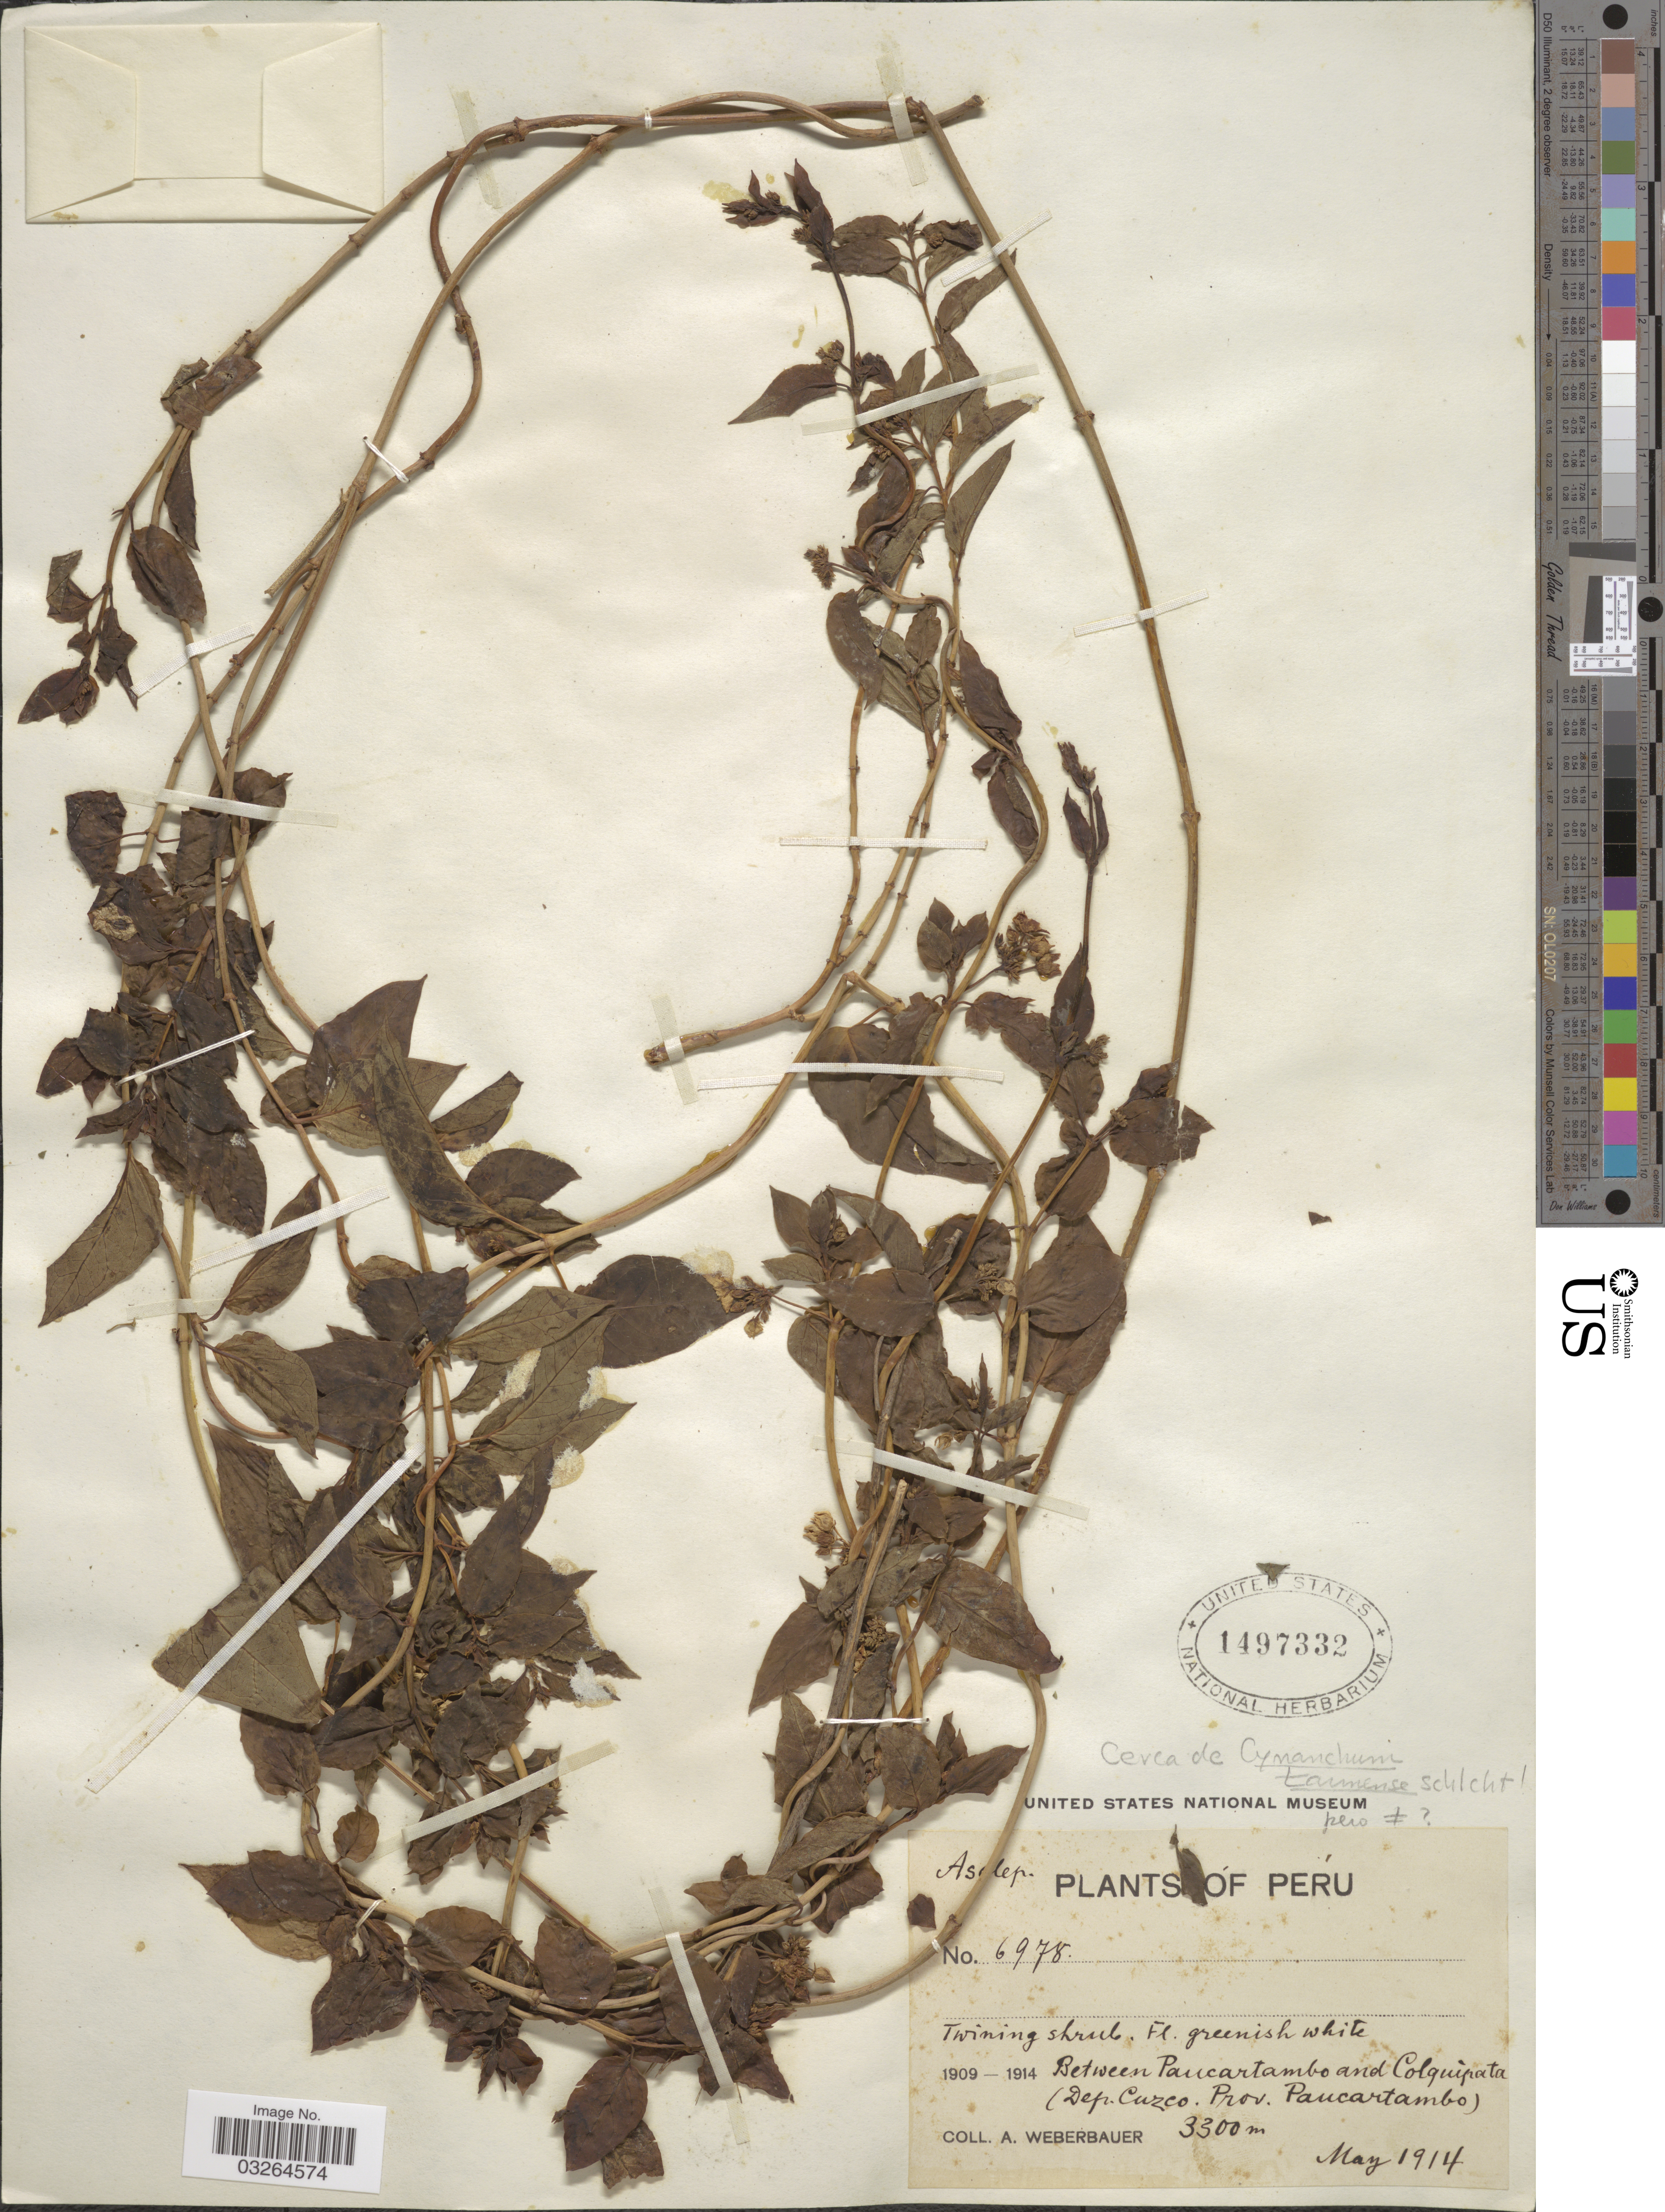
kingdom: Plantae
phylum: Tracheophyta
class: Magnoliopsida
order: Gentianales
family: Apocynaceae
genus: Cynanchum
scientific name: Cynanchum tarmense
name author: Schltr.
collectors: A. Weberbauer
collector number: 6978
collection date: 1914-05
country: Peru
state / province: Cusco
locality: Between Paucartambo and Colquipata (Dep. Cuzco. Prov. Paucartambo).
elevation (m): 3300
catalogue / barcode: US 1497332